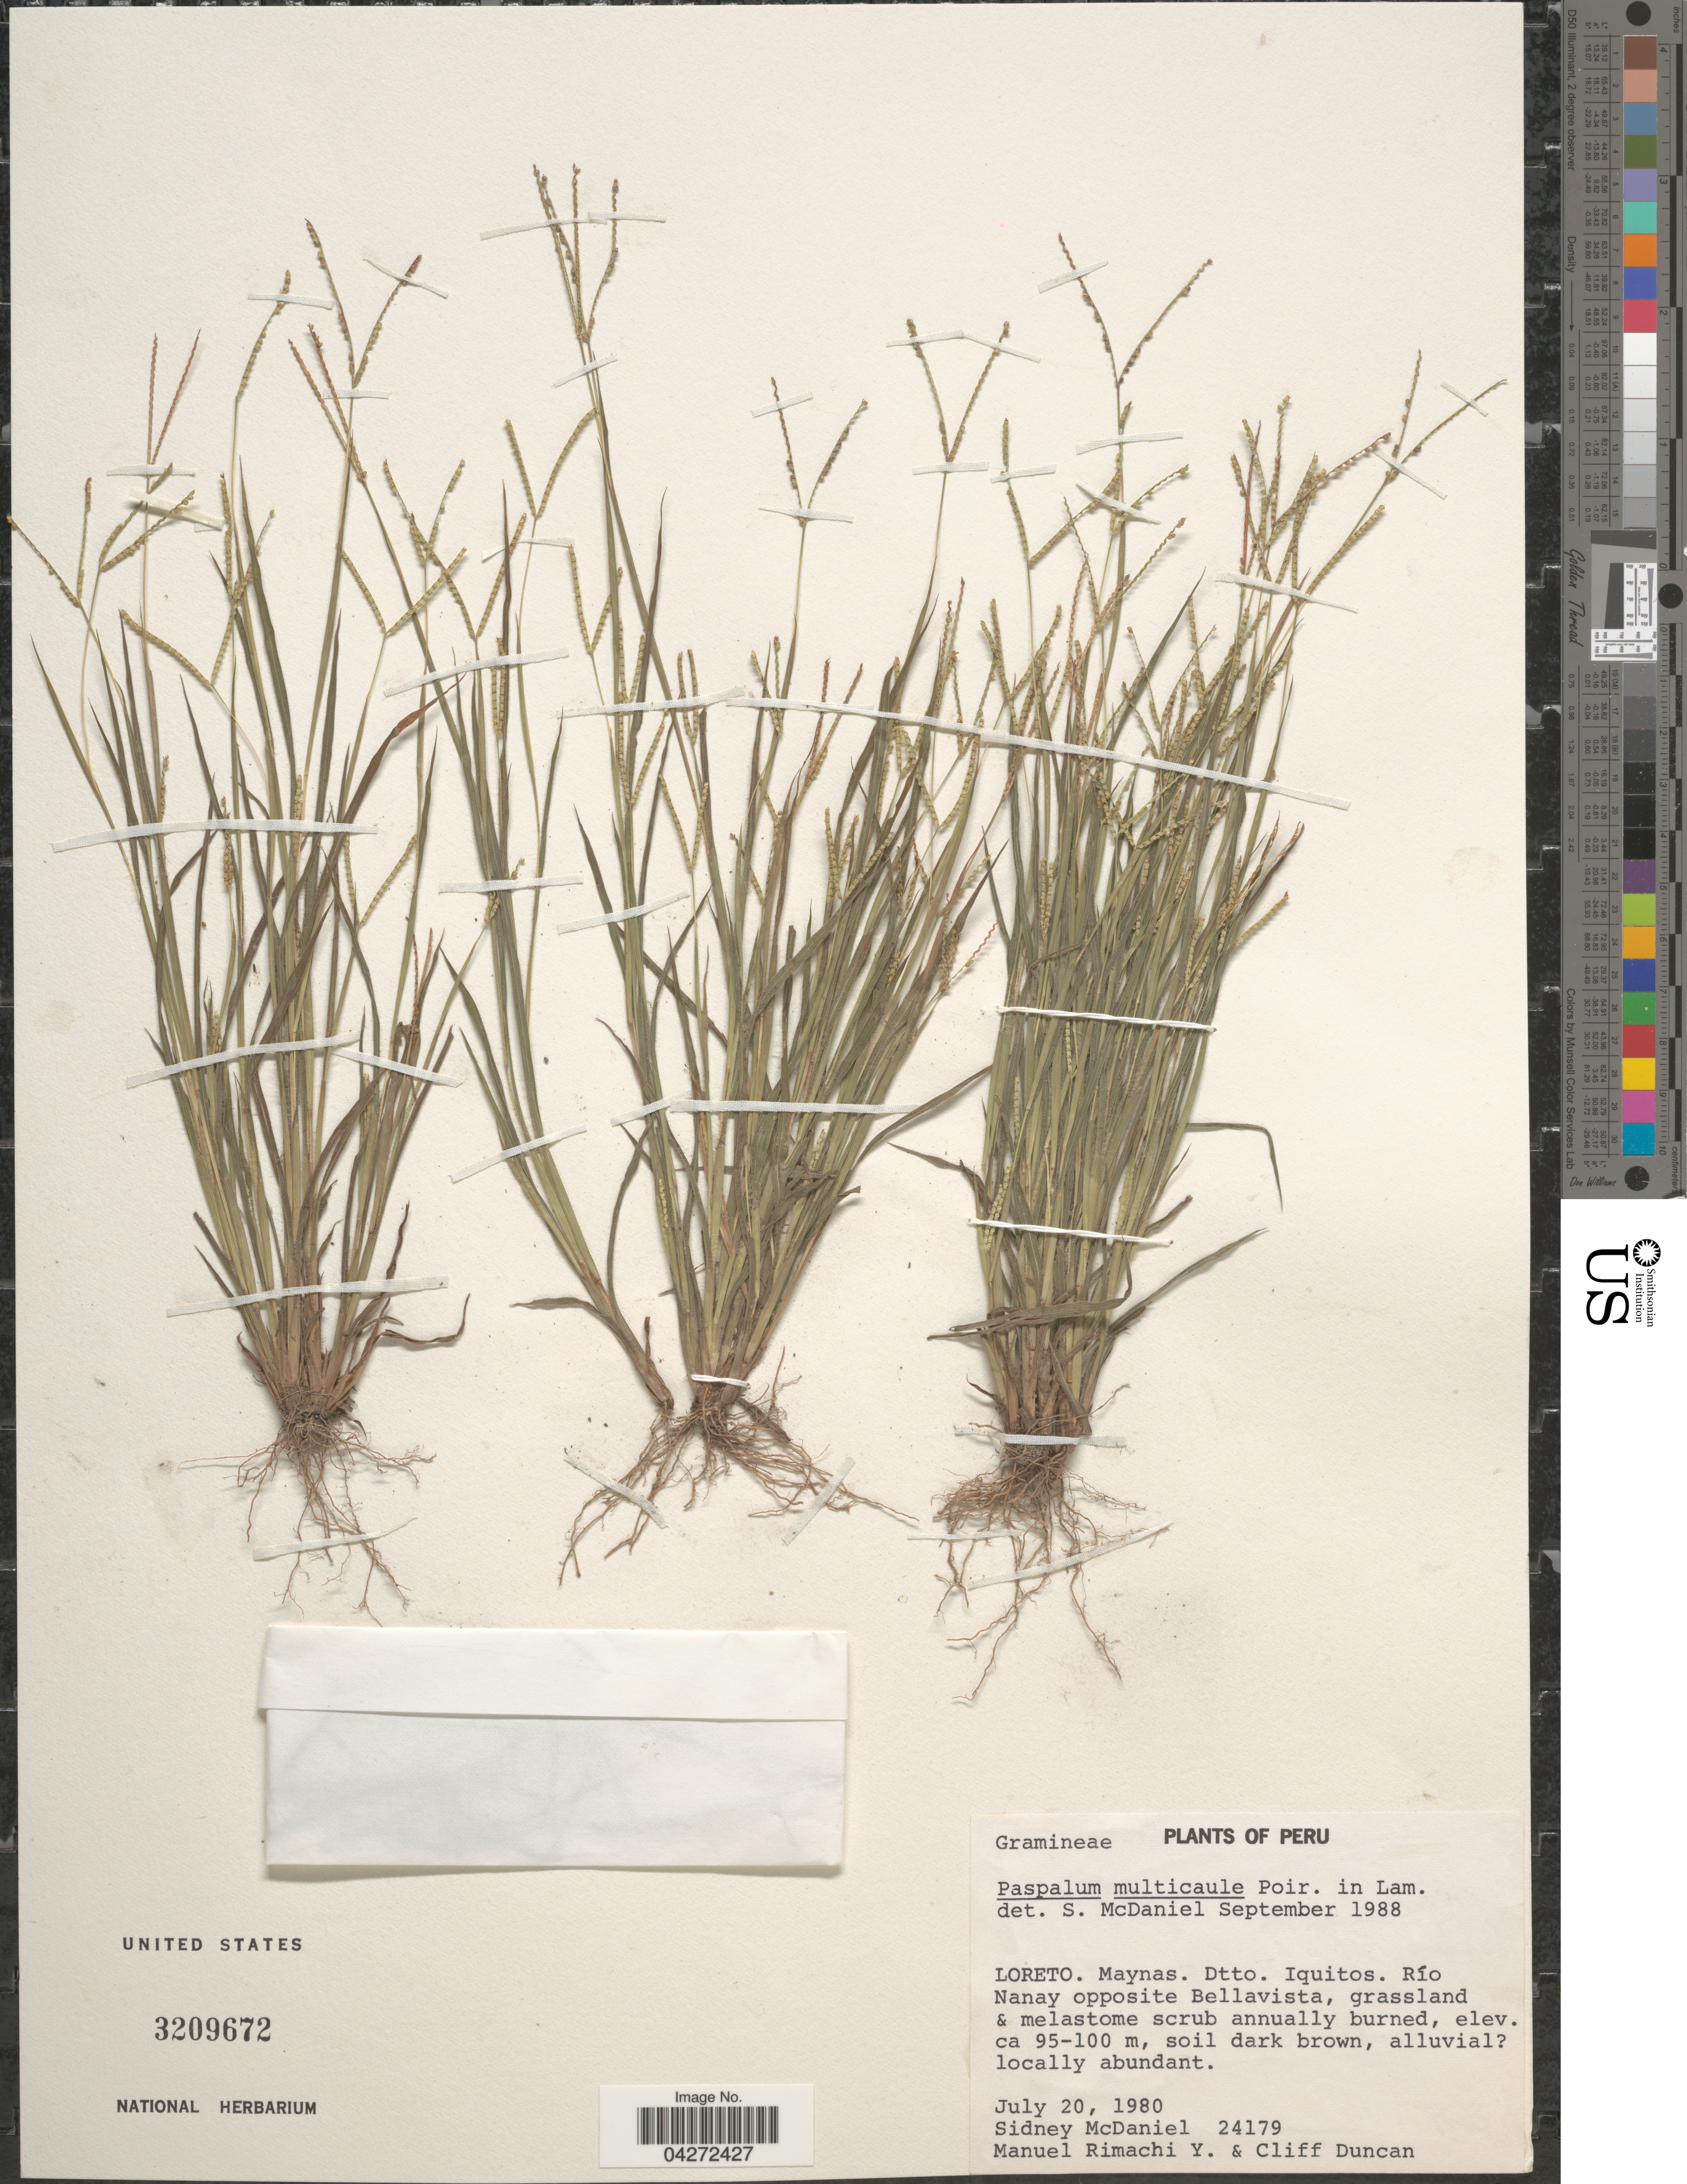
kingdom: Plantae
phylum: Tracheophyta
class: Liliopsida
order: Poales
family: Poaceae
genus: Paspalum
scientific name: Paspalum multicaule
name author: Poir.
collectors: S. McDaniel, M. Rimachi Y. & C. Duncan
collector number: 24179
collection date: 1980-07-20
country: Peru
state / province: Loreto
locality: Maynas. Dtto. Iquitos. Río Nanay opposite Bellavista.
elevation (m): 95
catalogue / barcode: US 3209672